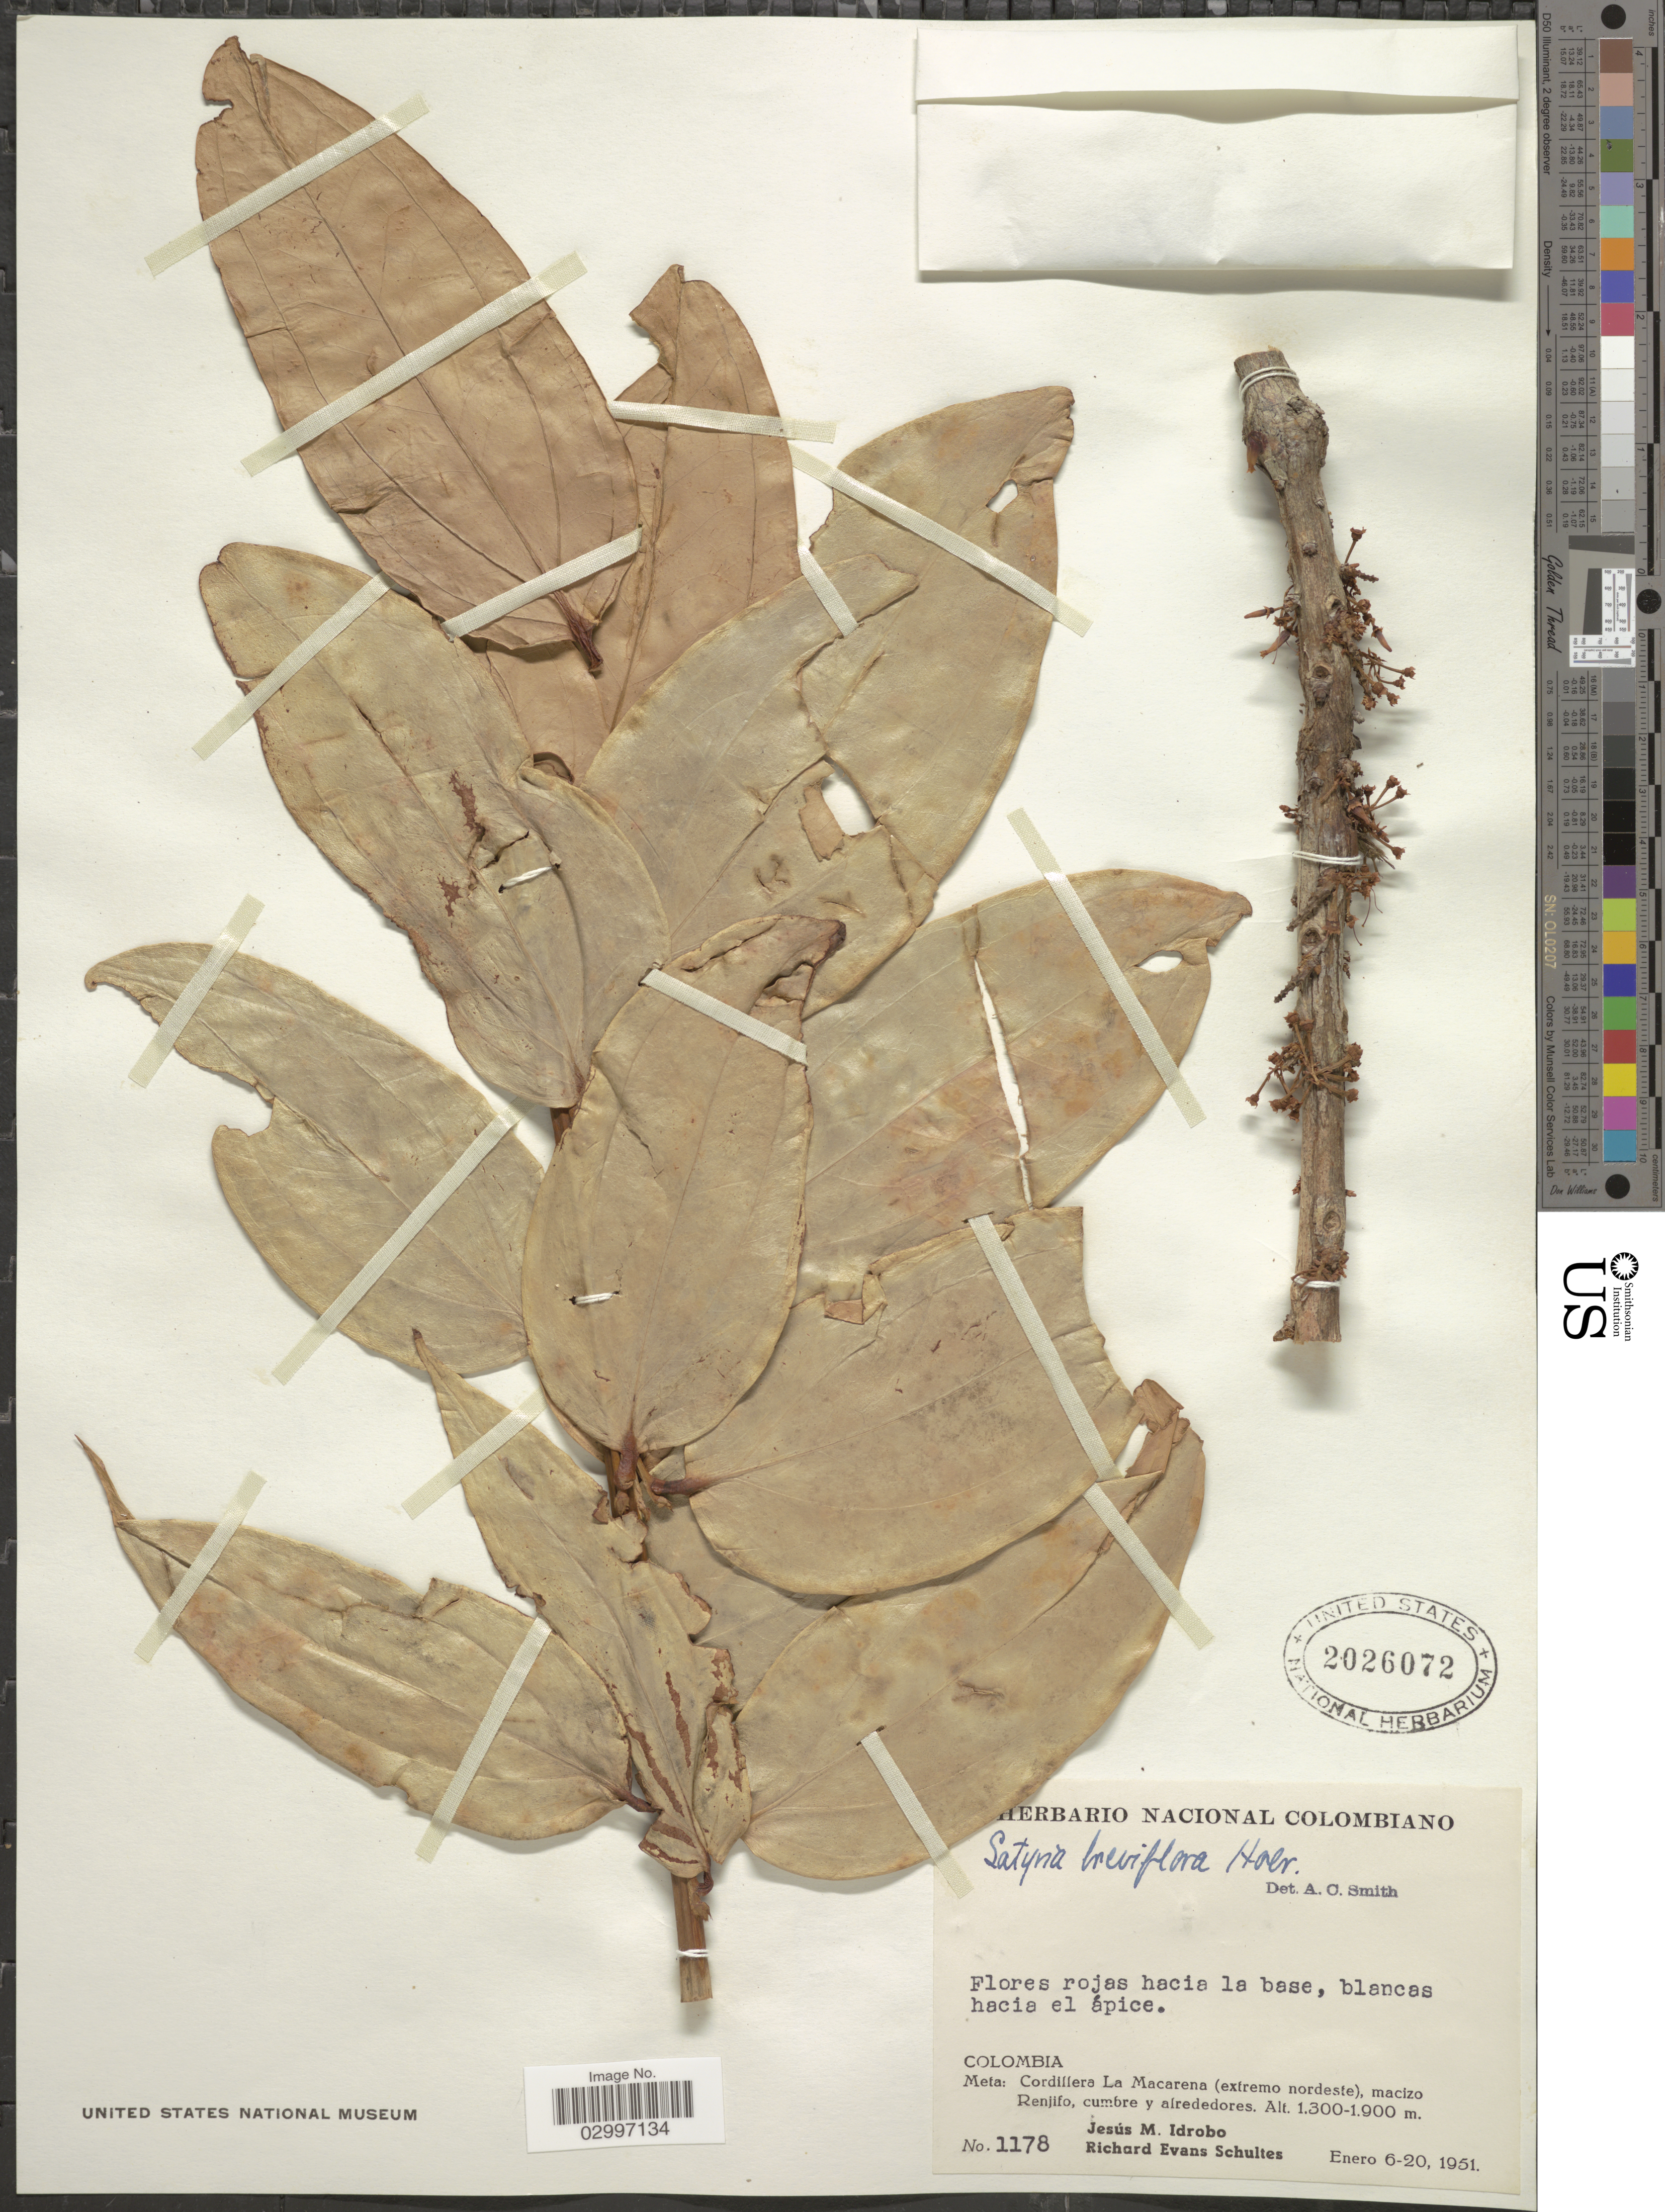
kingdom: Plantae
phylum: Tracheophyta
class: Magnoliopsida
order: Ericales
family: Ericaceae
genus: Satyria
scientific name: Satyria breviflora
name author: Hoerold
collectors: J. M. Idrobo & R. E. Schultes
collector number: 1178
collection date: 1951-01-06/1951-01-20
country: Colombia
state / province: Meta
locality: Cordillera La Macarena (extremo nordeste), macizo Renjifo, cumbre y alrededores.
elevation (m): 1300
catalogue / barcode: US 2026072